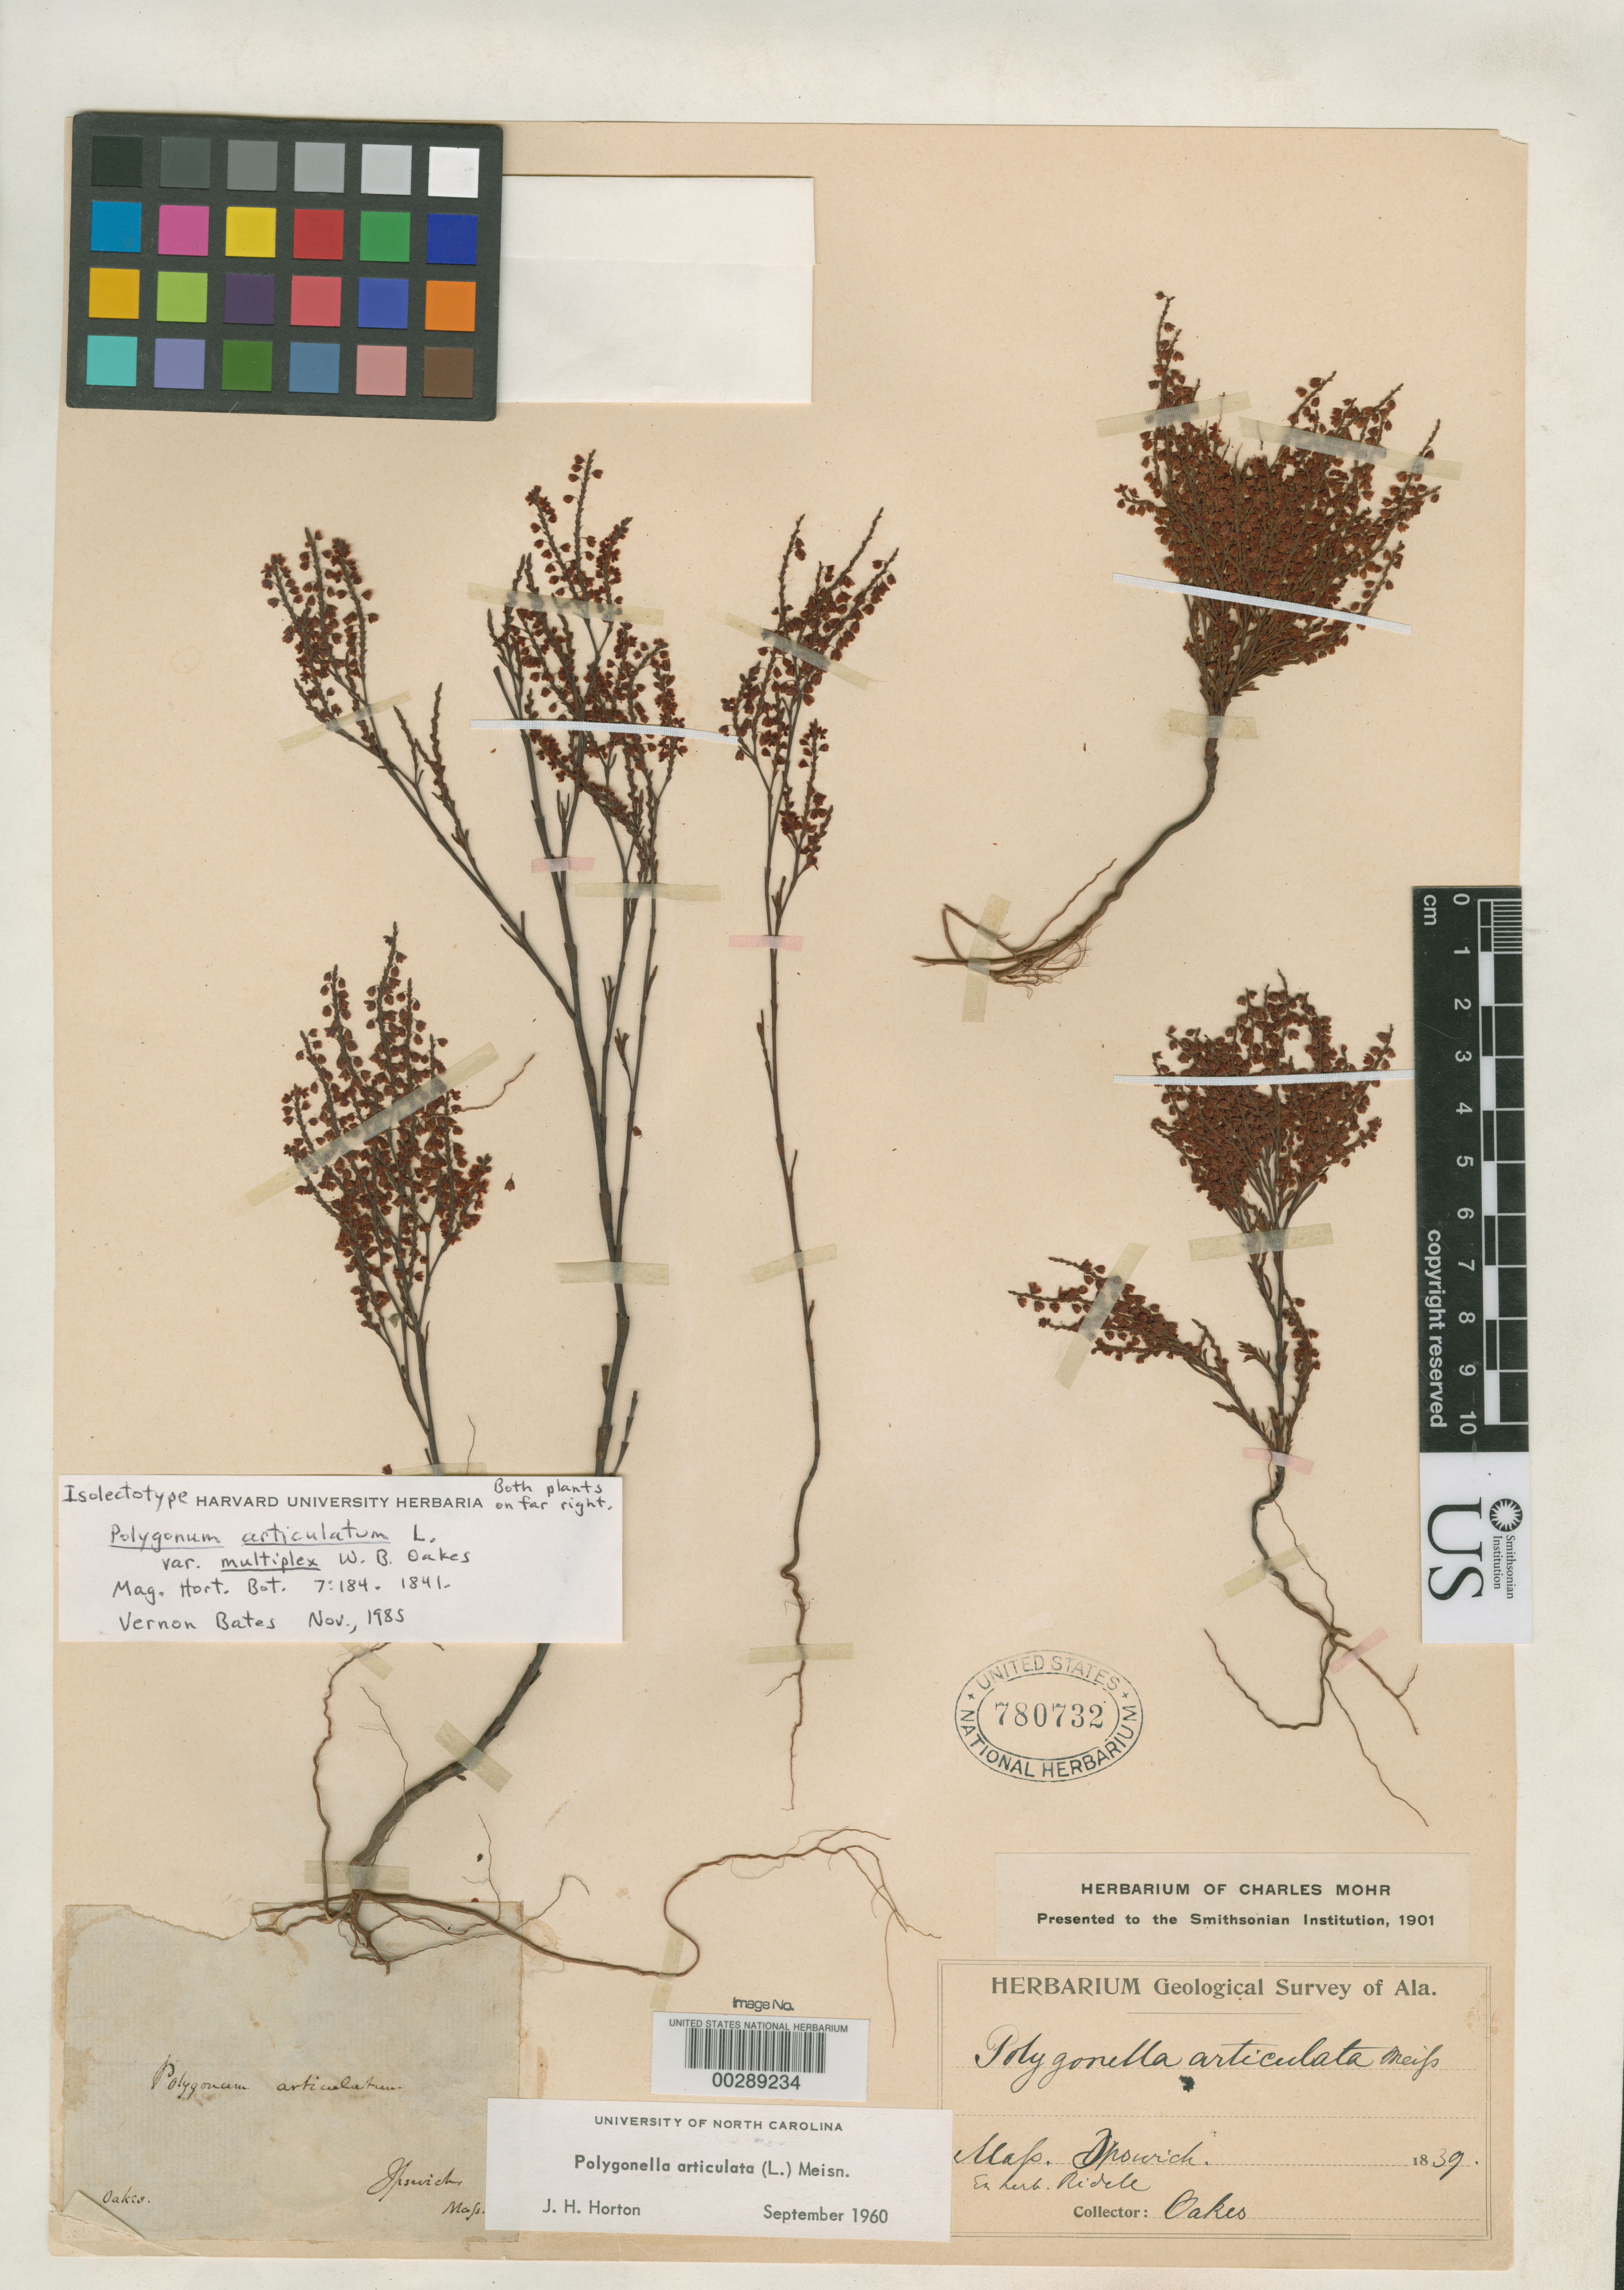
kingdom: Plantae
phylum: Tracheophyta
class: Magnoliopsida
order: Caryophyllales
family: Polygonaceae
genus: Polygonum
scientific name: Polygonum articulatum var. multiplex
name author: Oakes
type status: Isolectotype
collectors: B. Oakes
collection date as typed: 1839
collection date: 1839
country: United States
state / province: Massachusetts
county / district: Essex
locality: Ipswich.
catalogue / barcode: US 780732